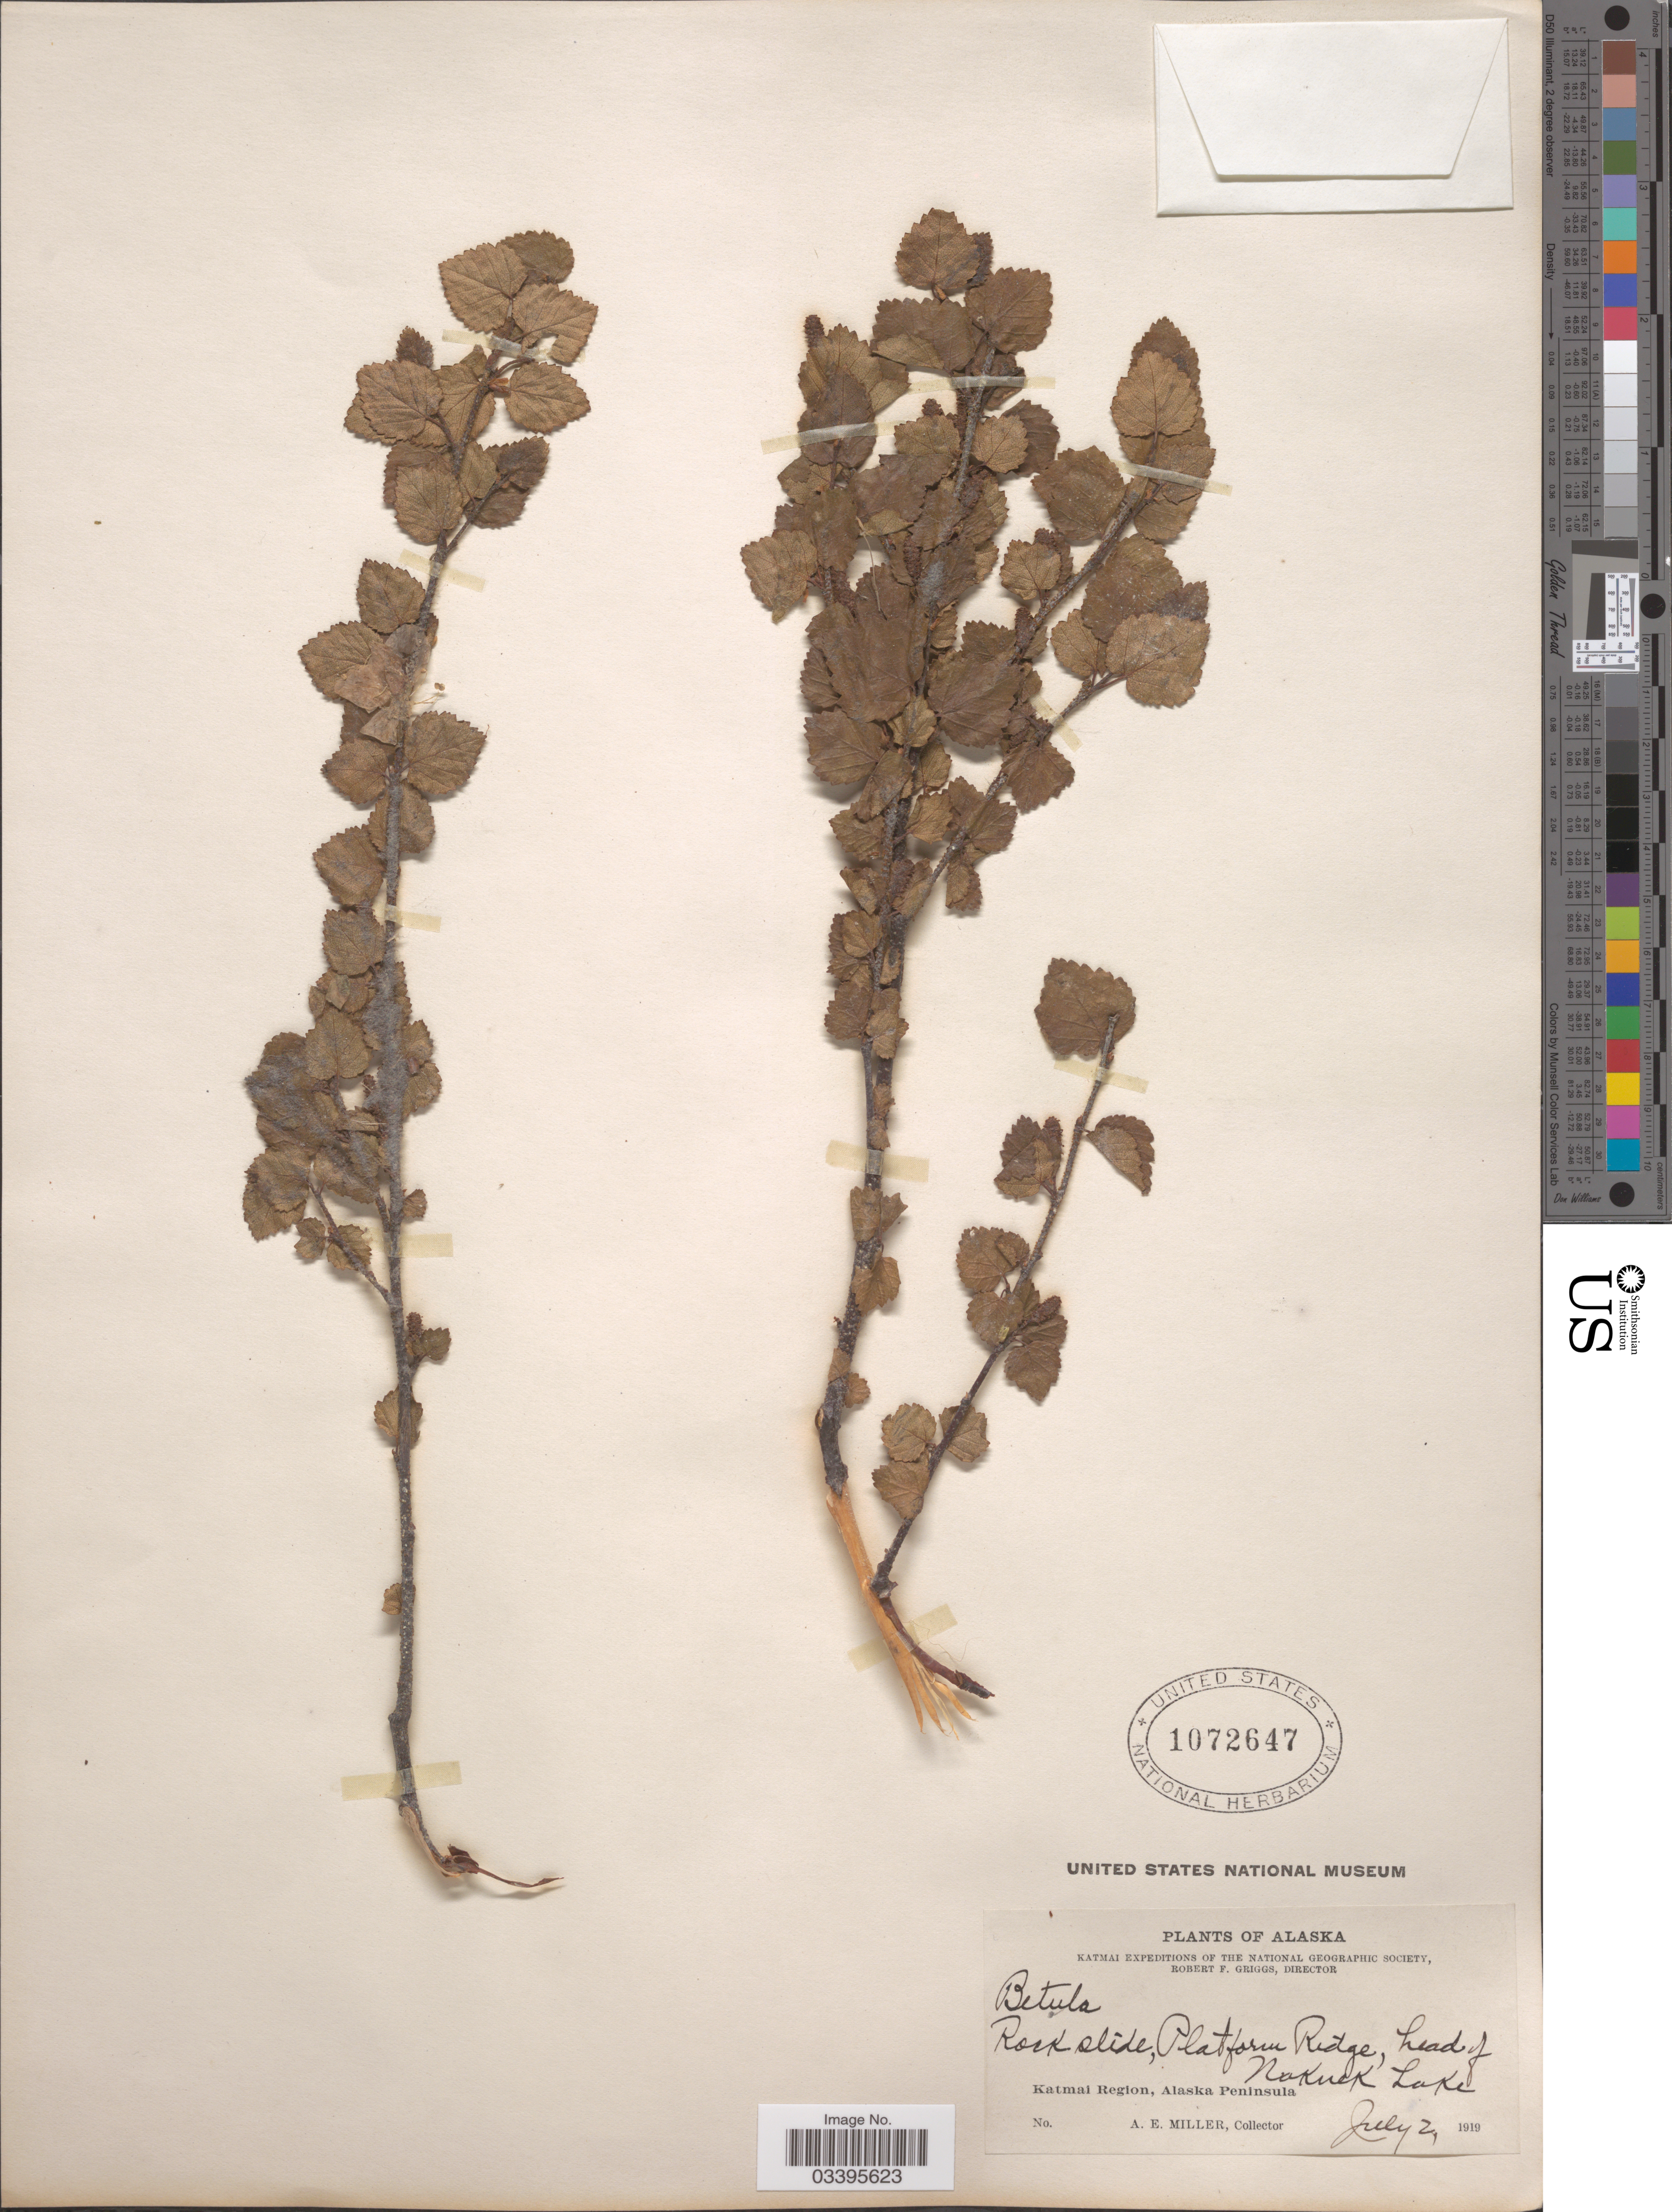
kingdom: Plantae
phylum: Tracheophyta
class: Magnoliopsida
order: Fagales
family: Betulaceae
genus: Betula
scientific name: Betula x jackii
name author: C.K. Schneid.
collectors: A. E. Miller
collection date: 1919-07-02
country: United States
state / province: Alaska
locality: Rock slide, Platform Ridge, head of Naknek Lake. Katmai Region, Alaska Peninsula.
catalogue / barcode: US 1072647